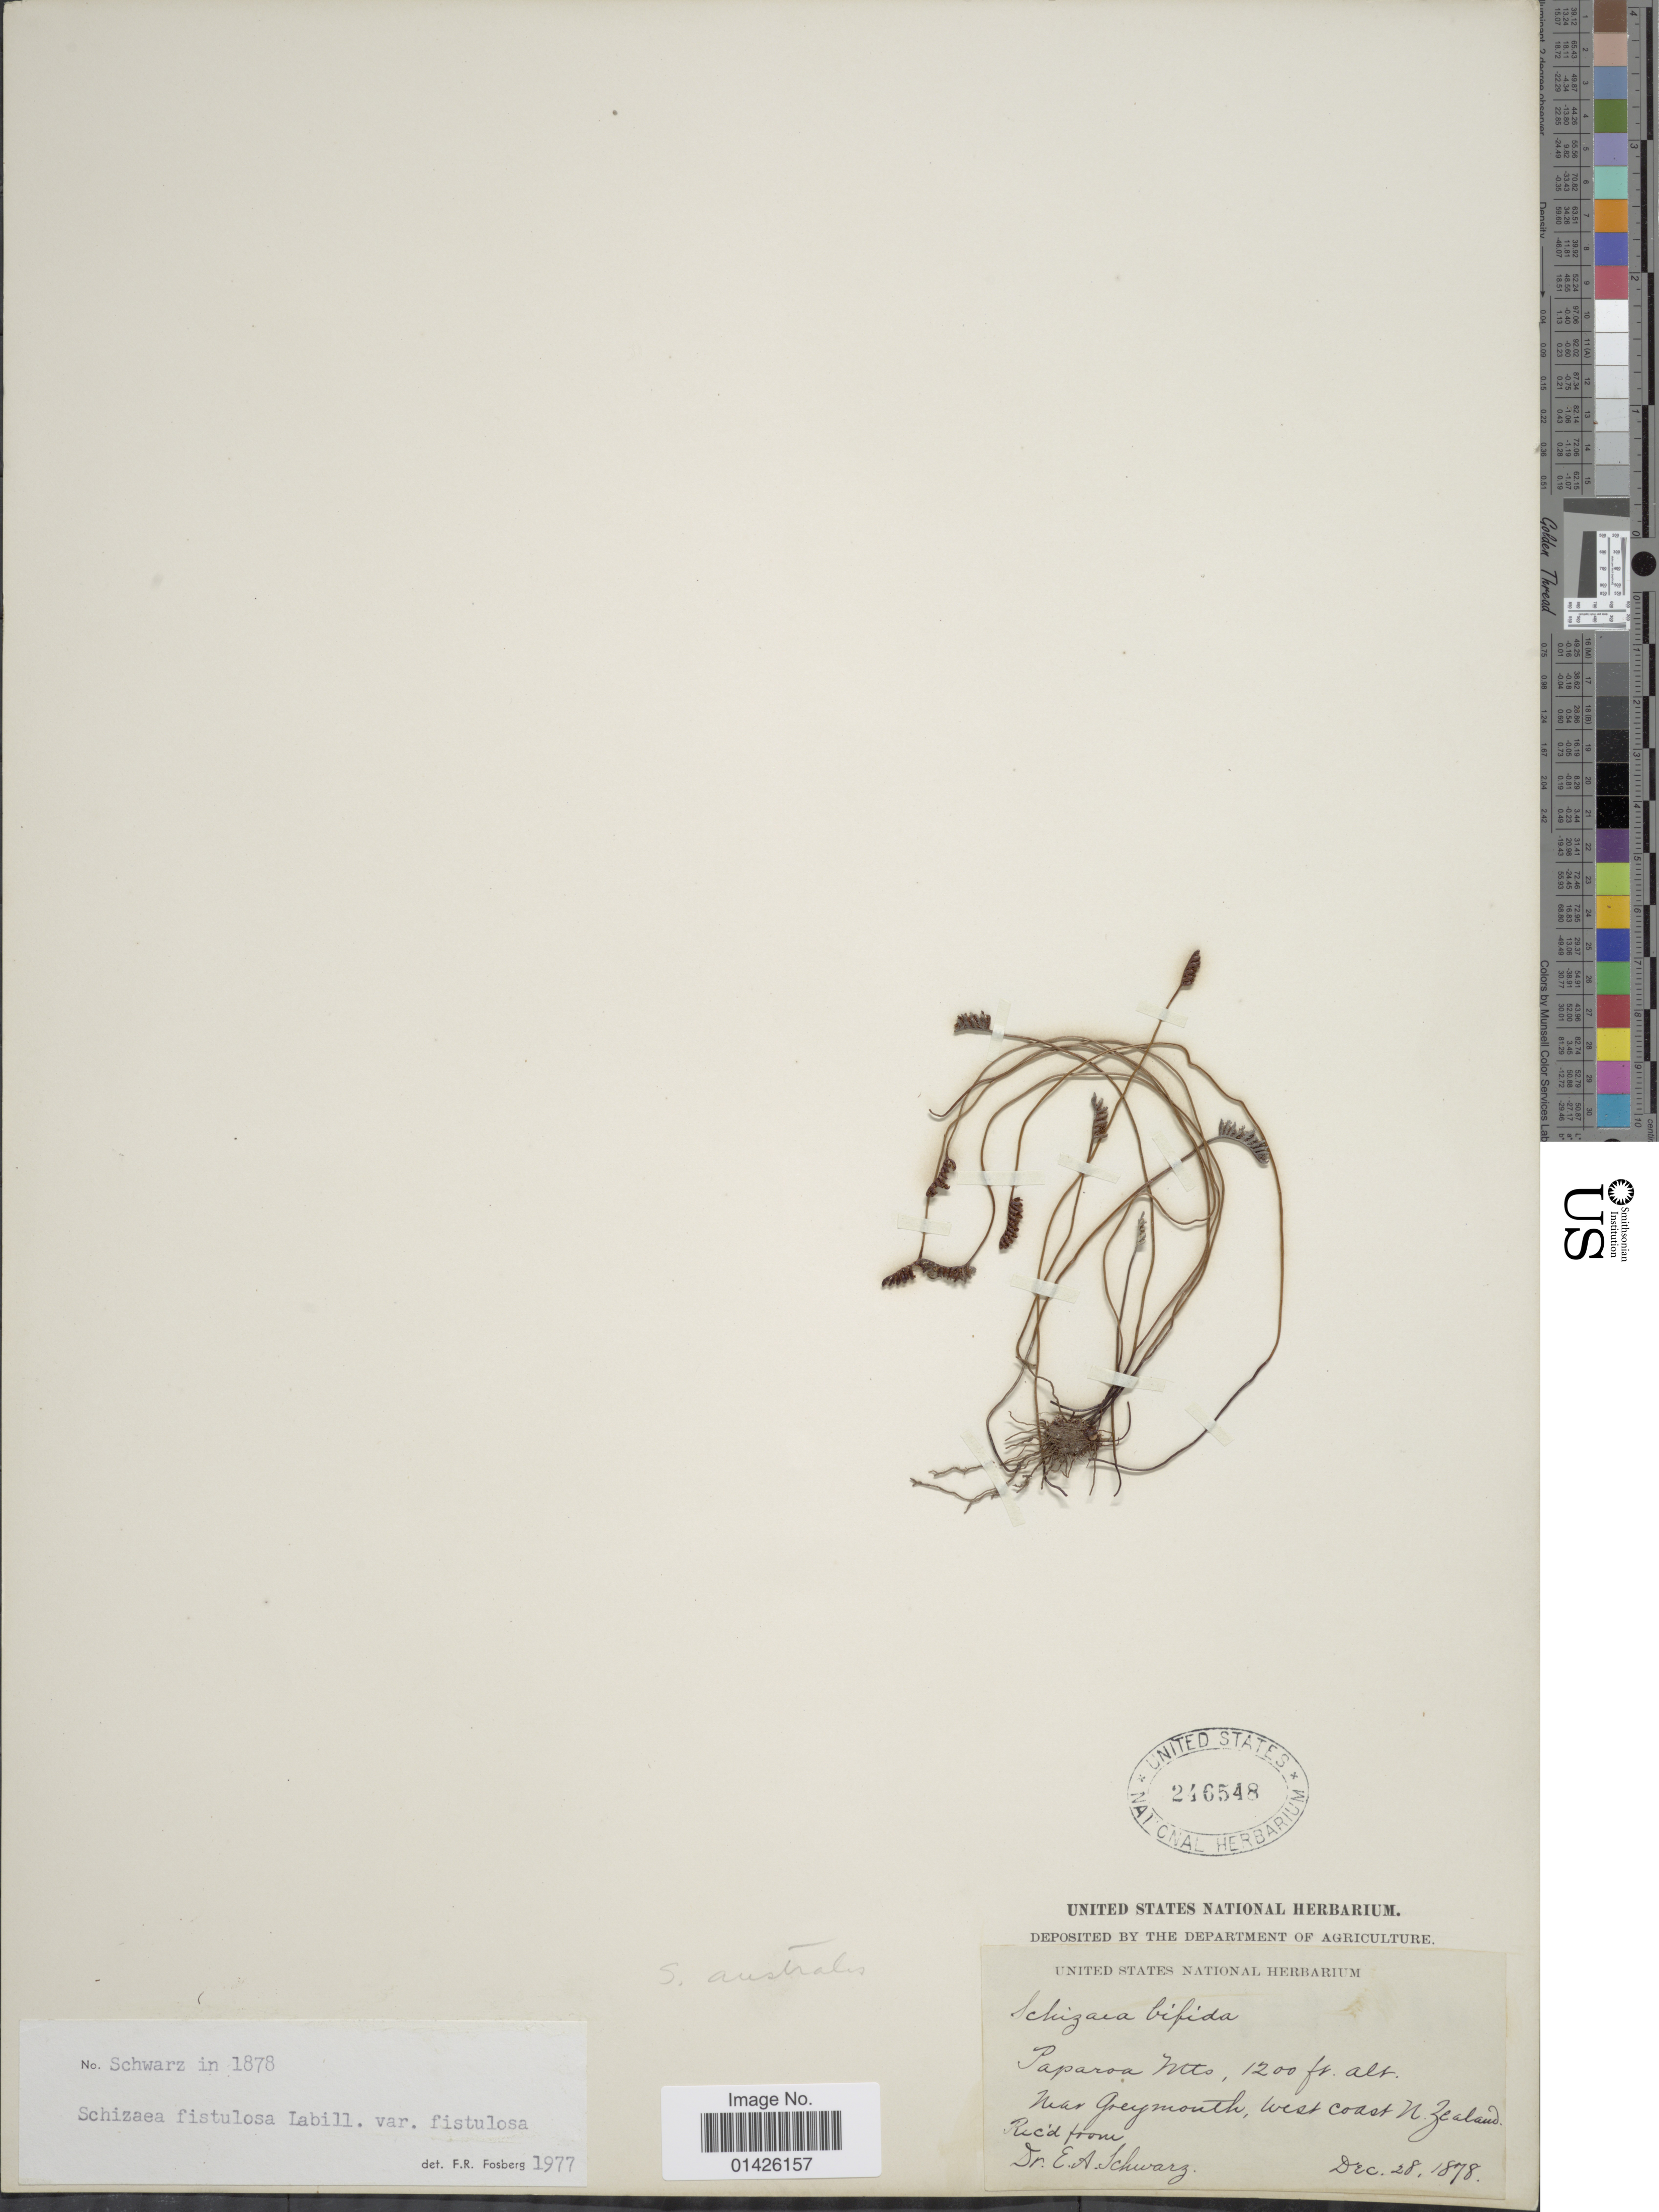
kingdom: Plantae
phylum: Tracheophyta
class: Polypodiopsida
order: Schizaeales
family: Schizaeaceae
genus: Schizaea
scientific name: Schizaea fistulosa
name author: Labill.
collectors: E. Schwarz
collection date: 1878-12-28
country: New Zealand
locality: Paparoa Mts, Near Greymouth, west coast N Zealand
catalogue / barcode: US 246548